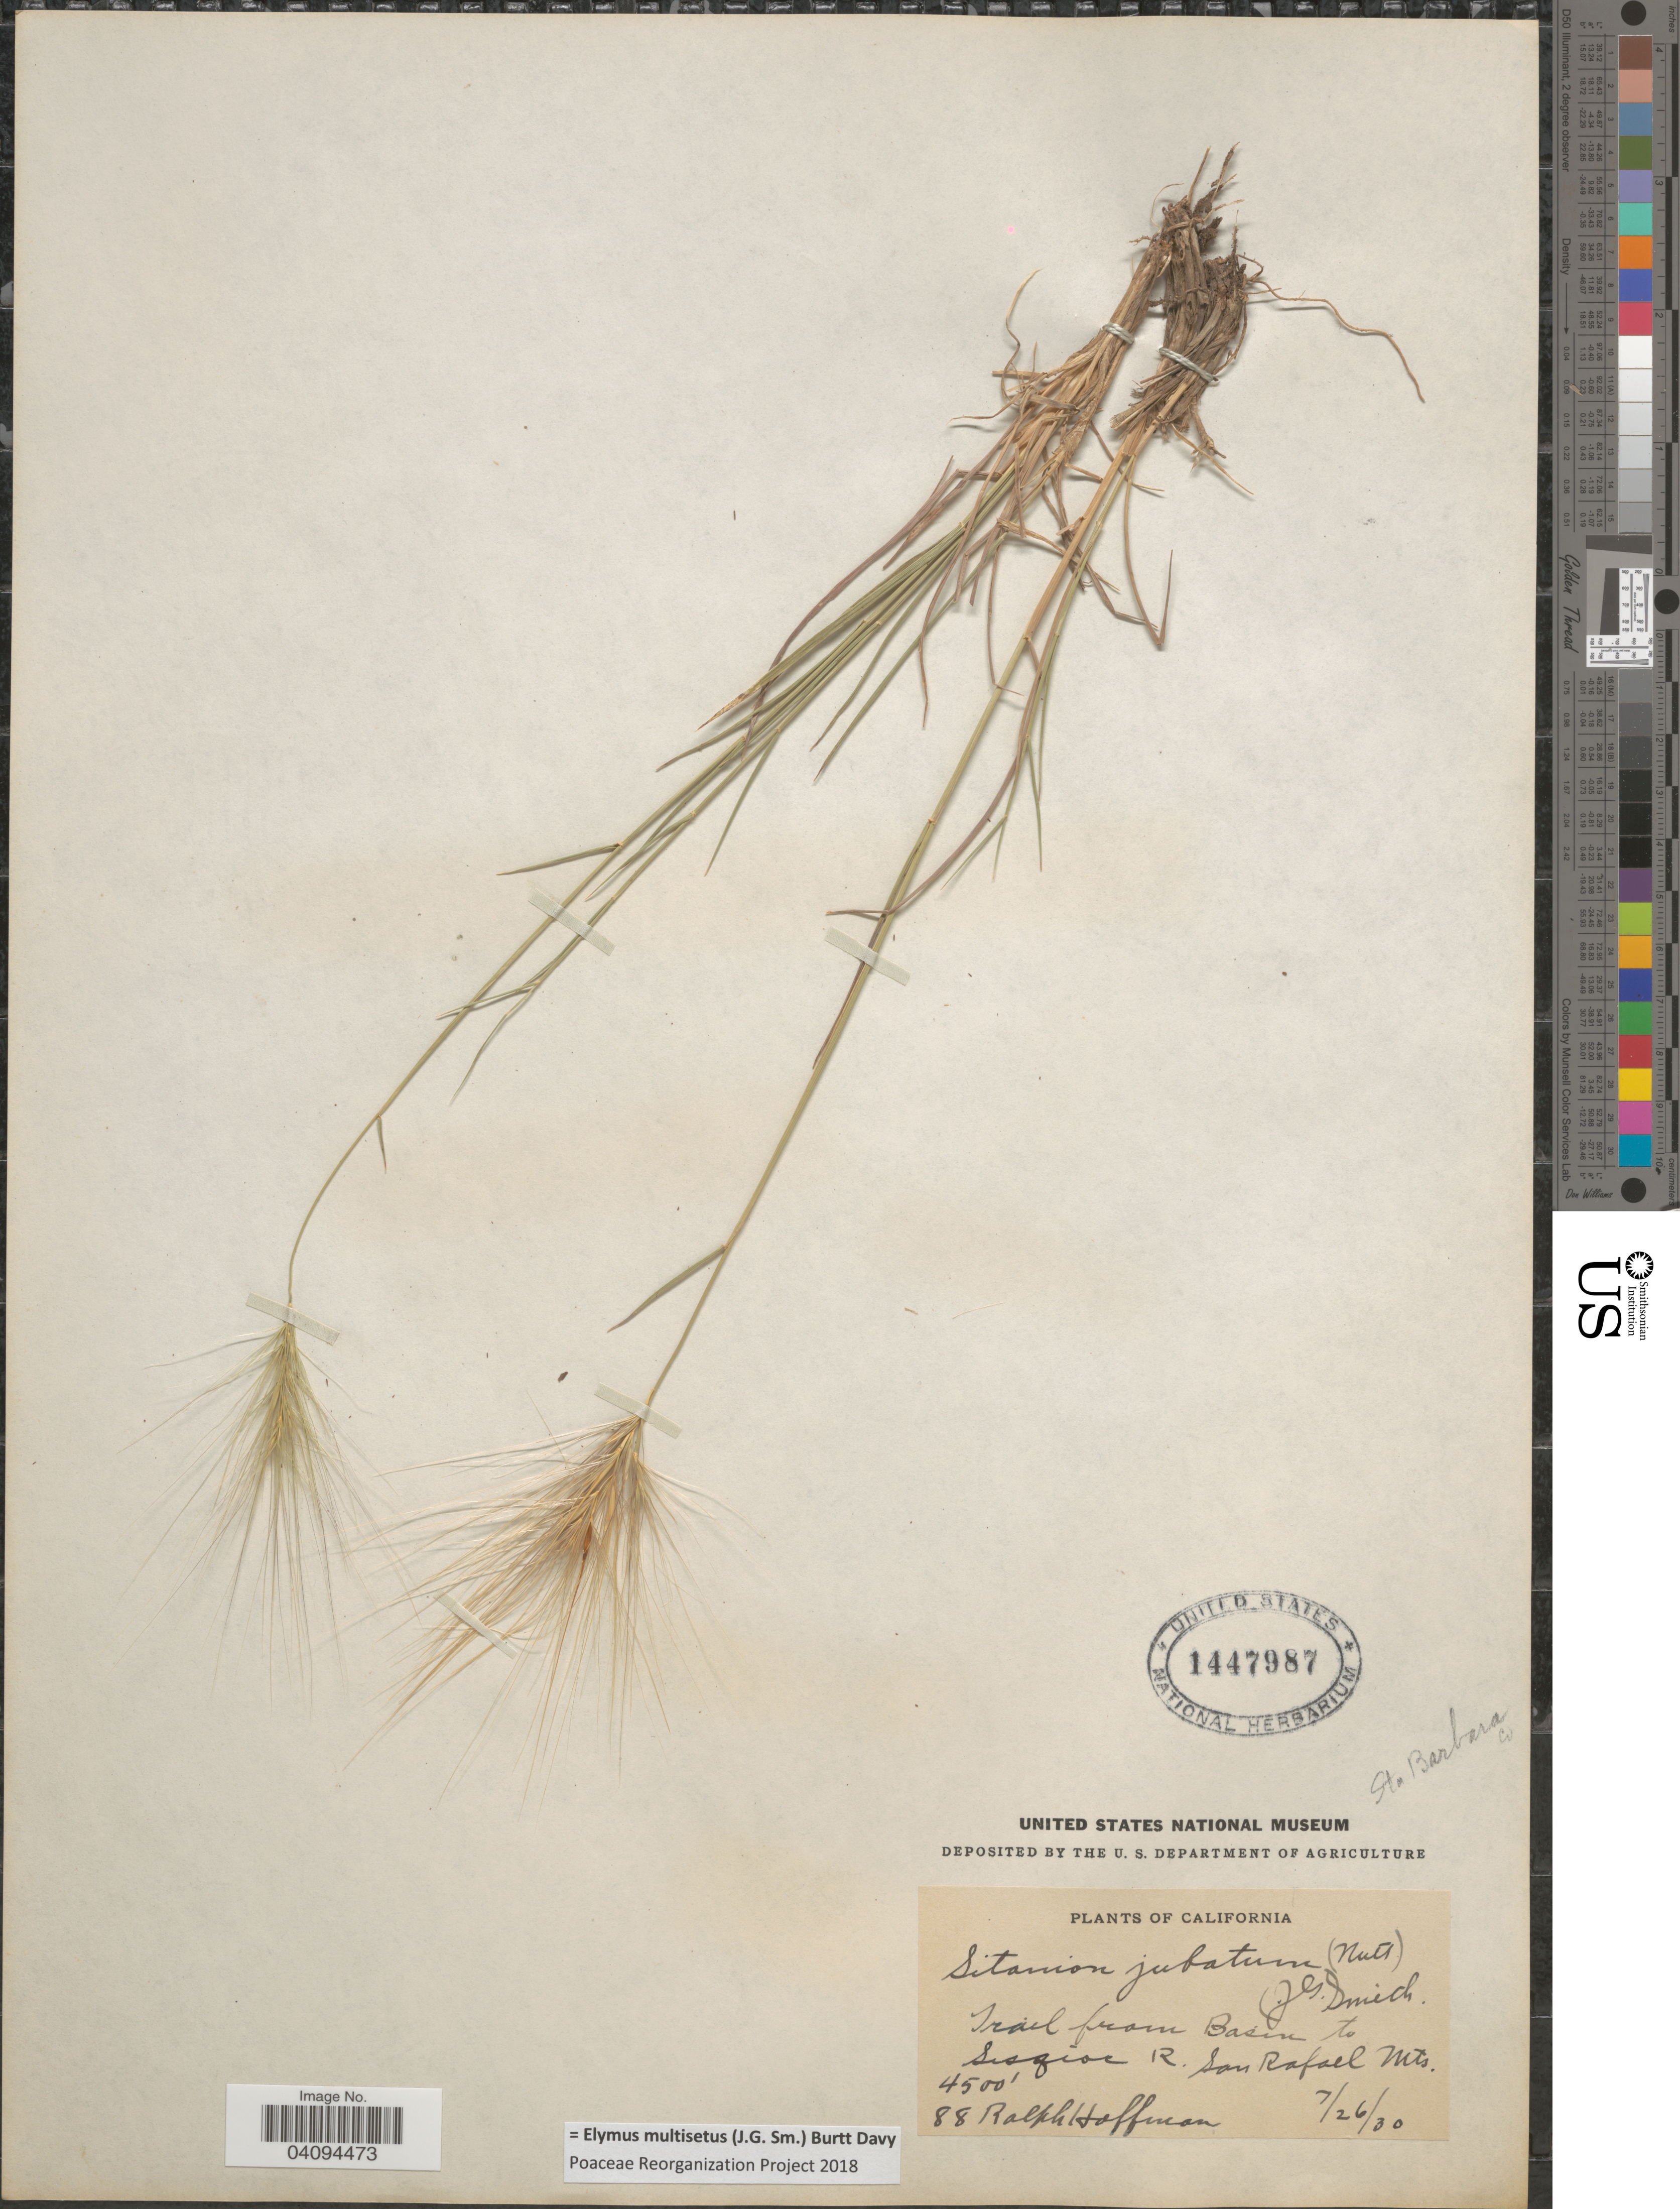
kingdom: Plantae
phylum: Tracheophyta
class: Liliopsida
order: Poales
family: Poaceae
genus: Elymus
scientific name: Elymus multisetus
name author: (J.G. Sm.) Burtt Davy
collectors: R. Hoffman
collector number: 88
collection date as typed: Transcribed d/m/y: 26/7/30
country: United States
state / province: California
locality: Trail from Basin to Sisqior R. San Rafael Mts. St. Barbara Co.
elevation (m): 1372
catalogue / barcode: US 1447987